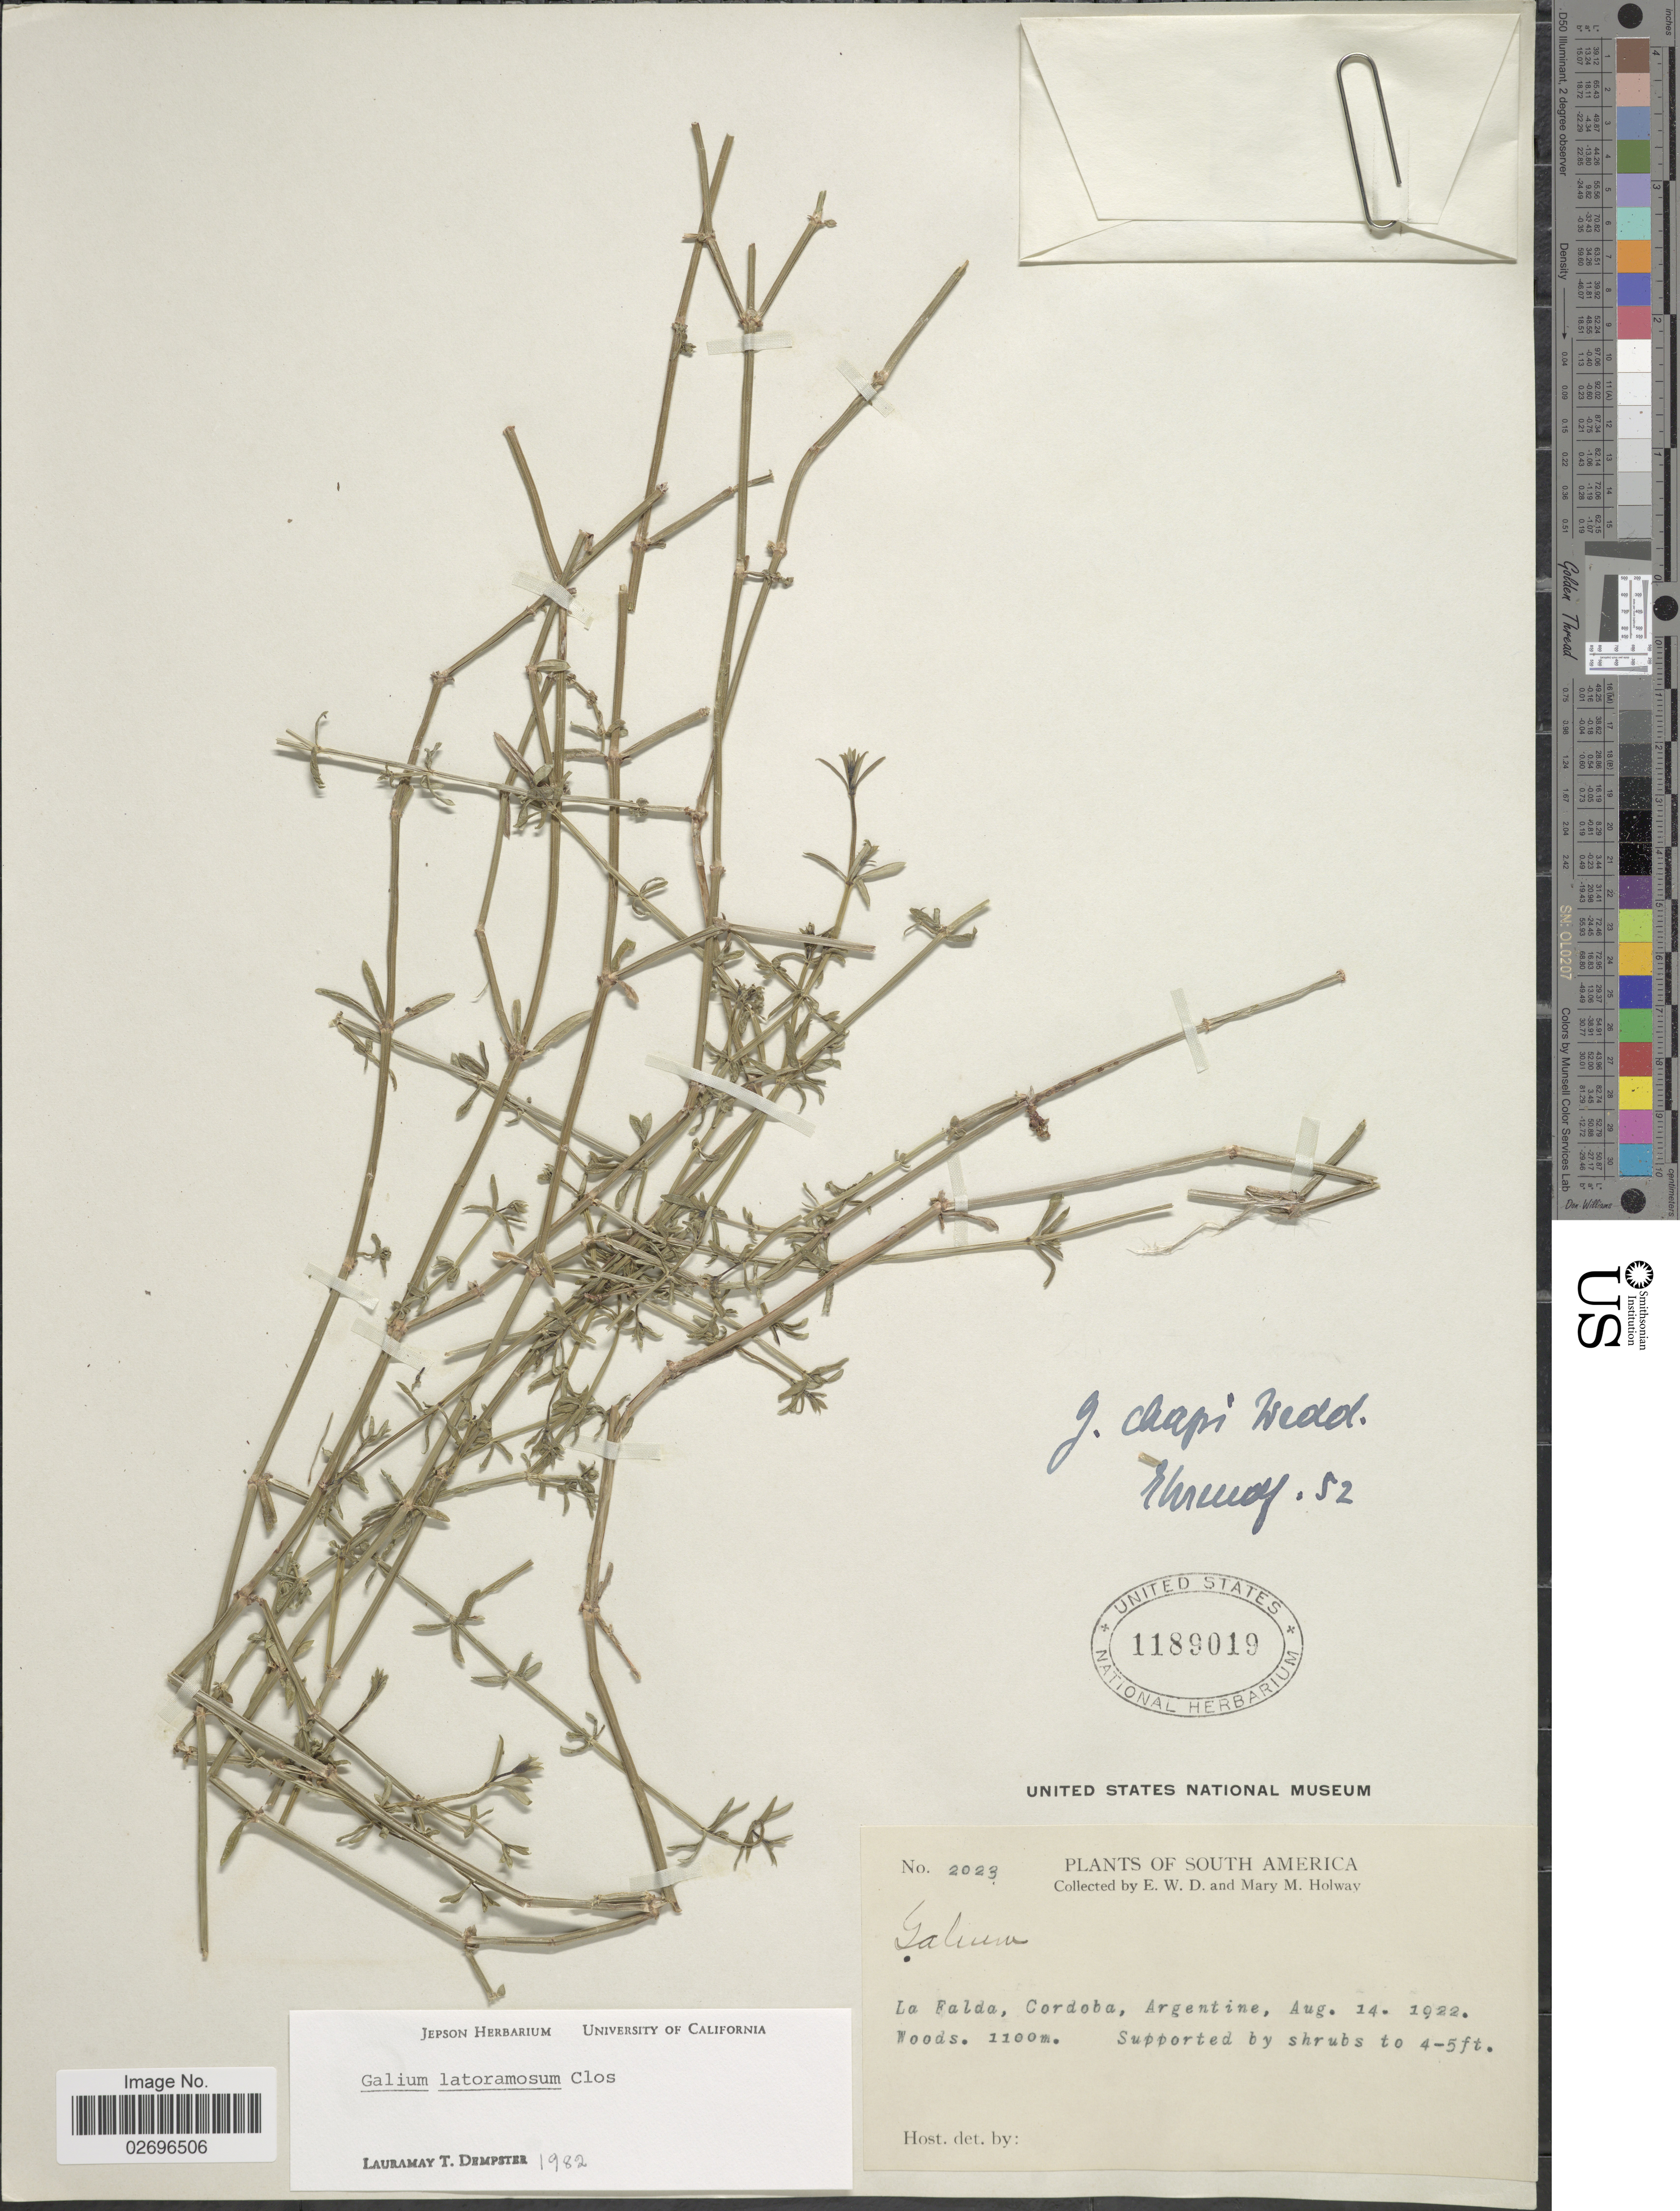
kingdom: Plantae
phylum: Tracheophyta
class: Magnoliopsida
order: Gentianales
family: Rubiaceae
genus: Galium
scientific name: Galium latoramosum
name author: Clos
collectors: E. W. D. Holway & M. M. Holway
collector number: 2023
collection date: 1922-08-14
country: Argentina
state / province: Cordoba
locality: La Falda, Woods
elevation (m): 1100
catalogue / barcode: US 1189019